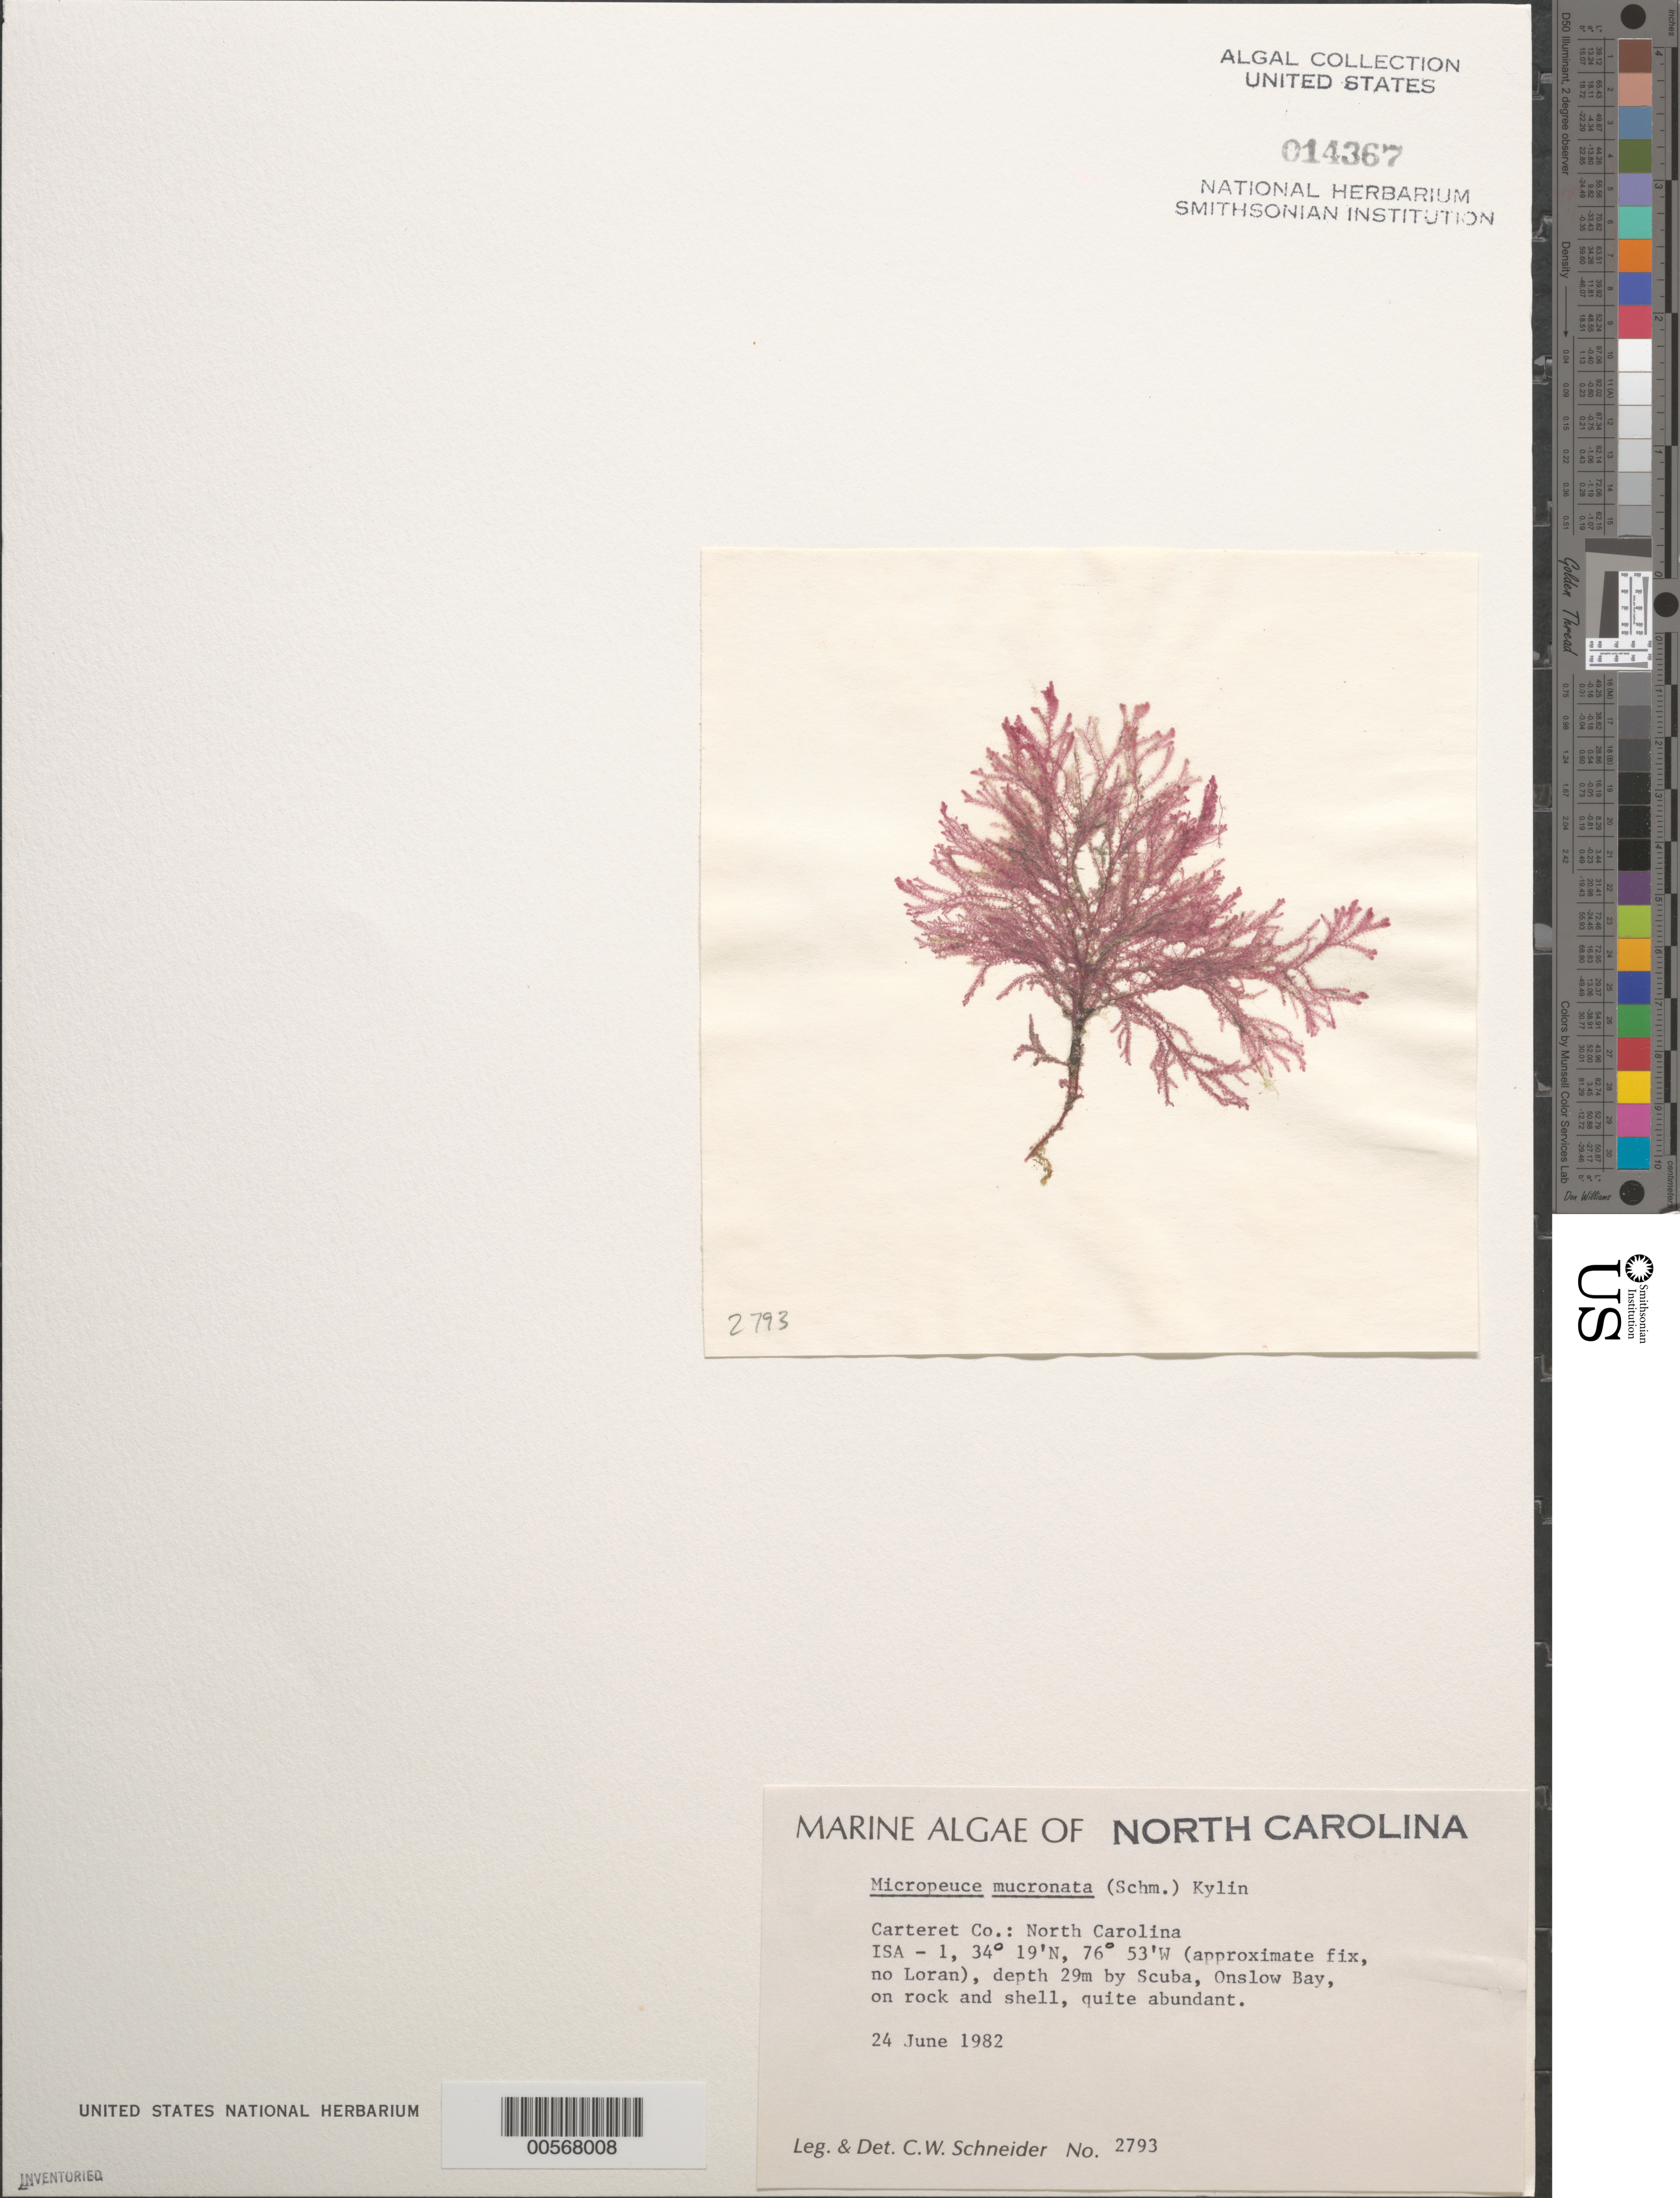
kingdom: Plantae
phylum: Rhodophyta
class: Florideophyceae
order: Ceramiales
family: Rhodomelaceae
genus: Heterodasya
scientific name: Heterodasya mucronata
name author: (Harv.) M.J. Wynne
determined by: Algae name updating Project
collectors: C. W. Schneider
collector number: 2793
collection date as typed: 24 Jun 1982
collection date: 1982-06-24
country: United States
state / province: North Carolina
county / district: Carteret County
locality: Onslow Bay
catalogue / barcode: US 14367